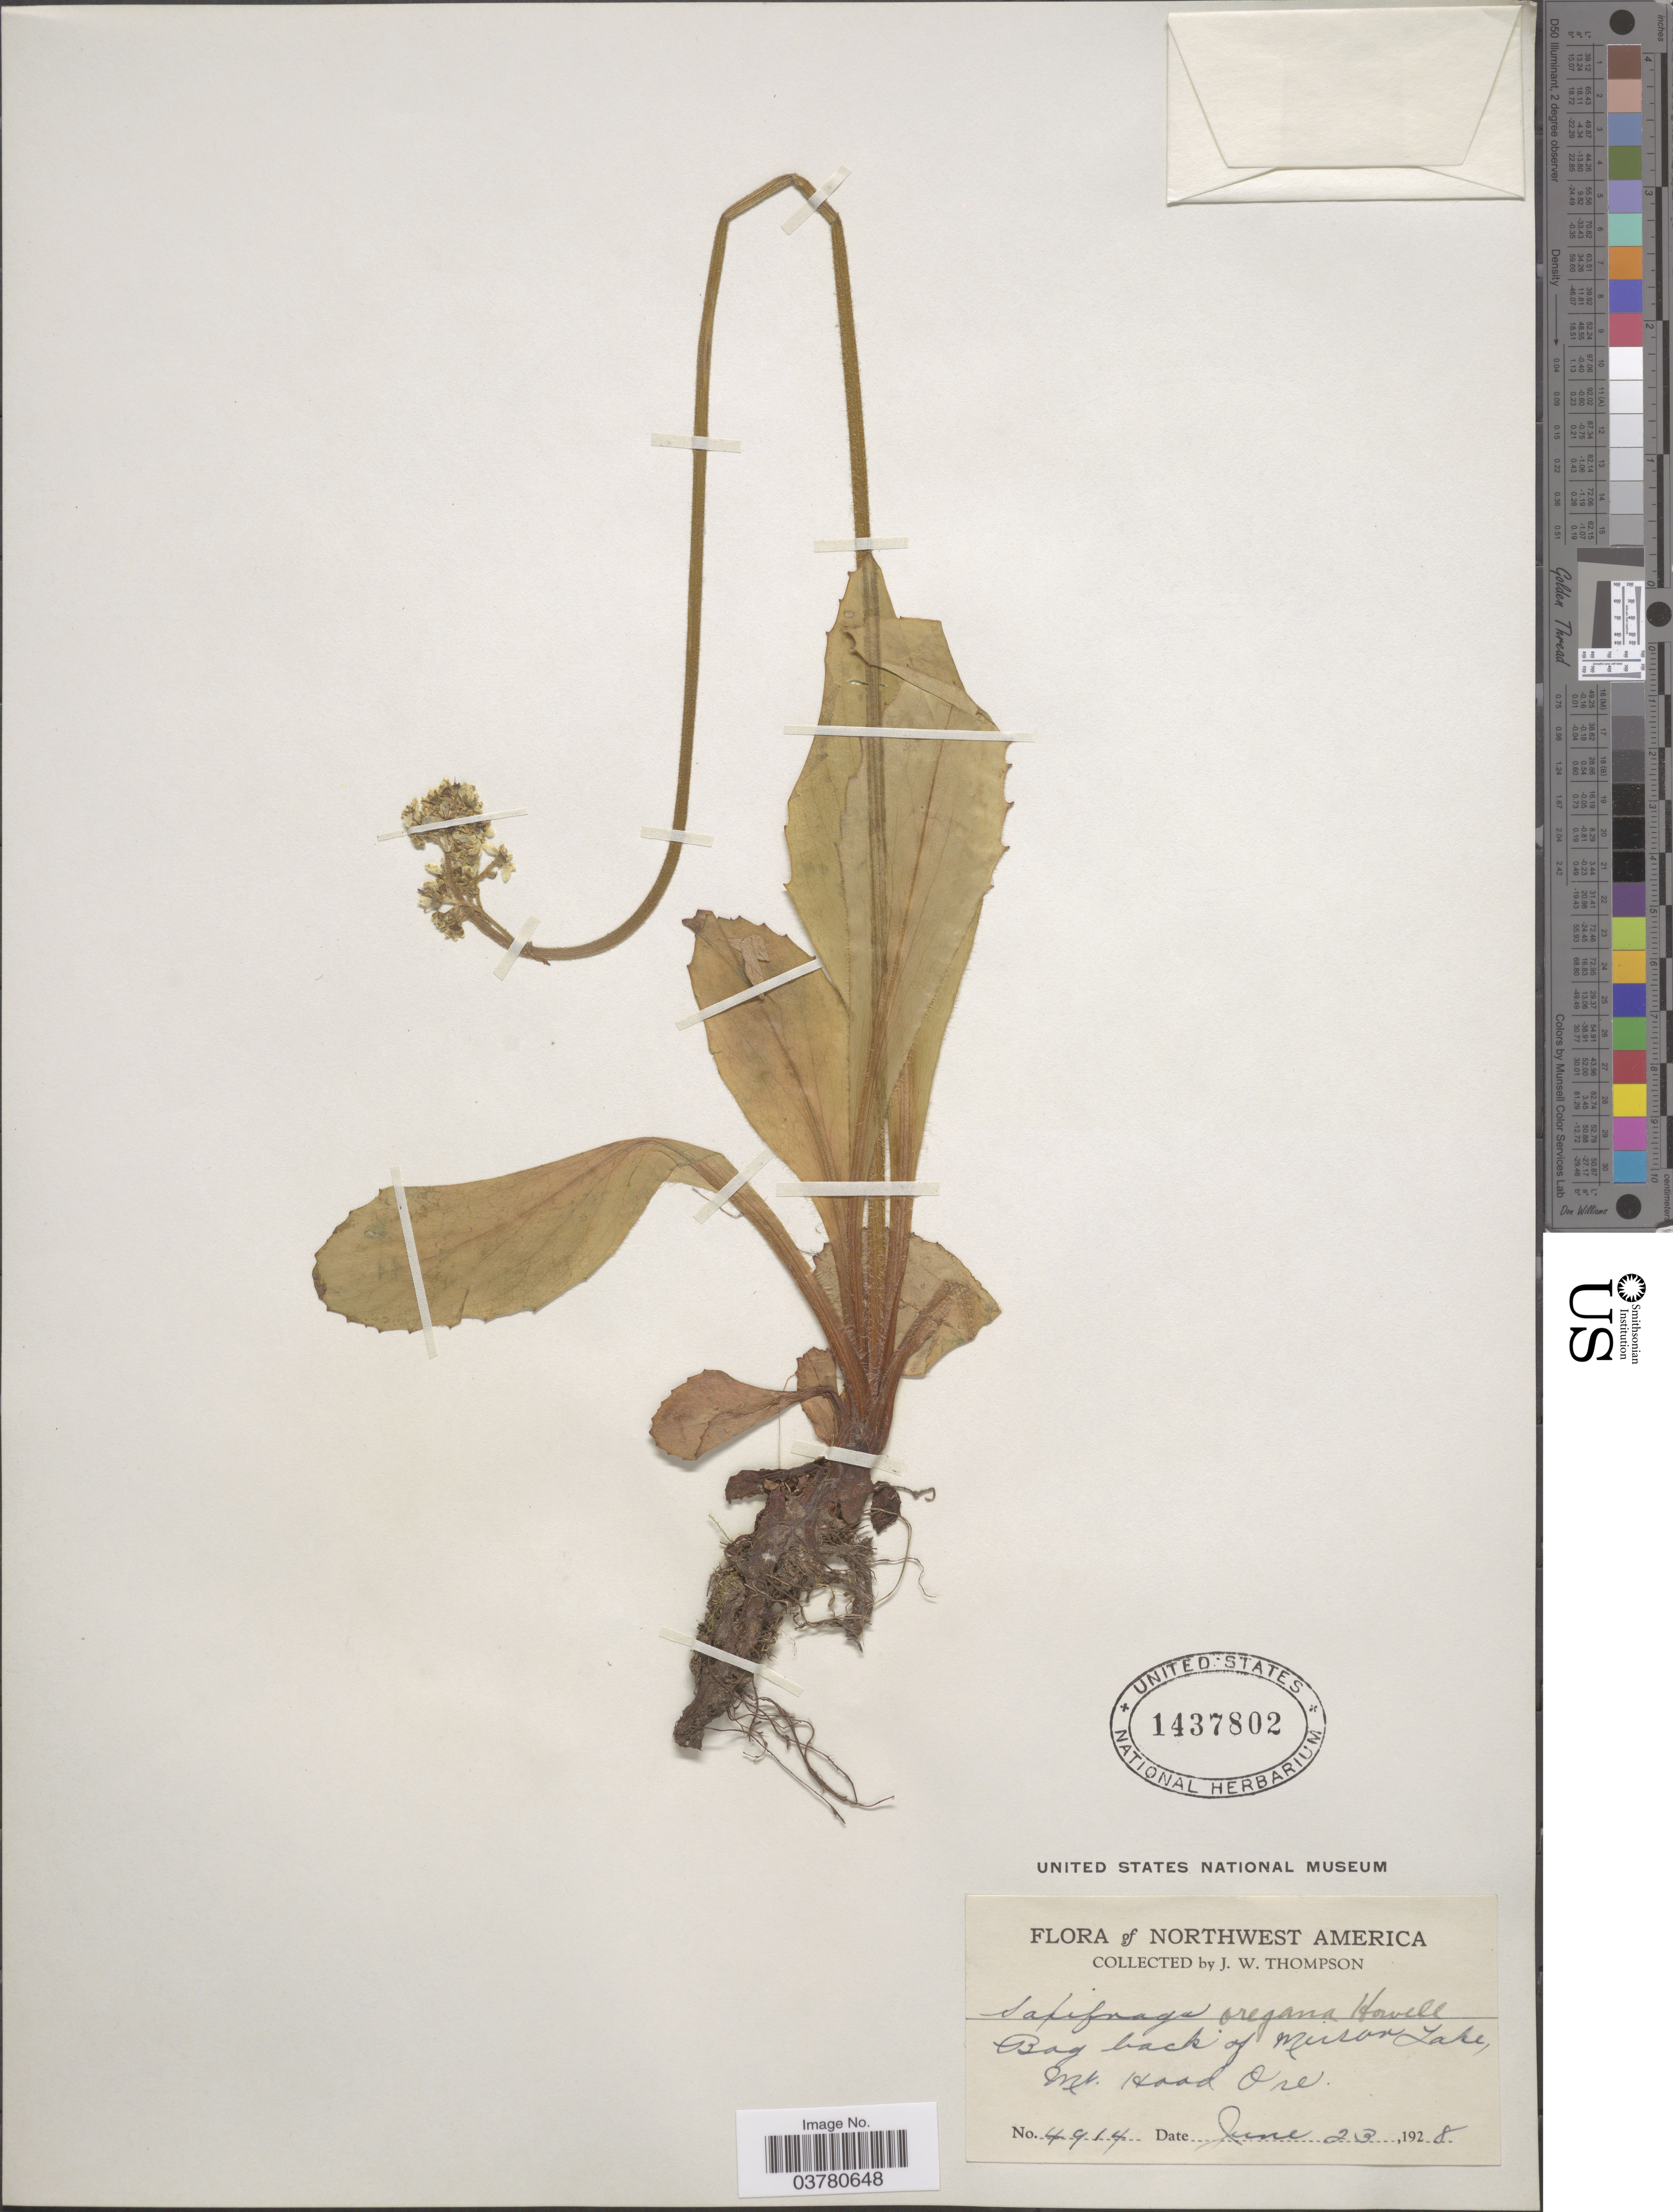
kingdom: Plantae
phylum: Tracheophyta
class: Magnoliopsida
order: Saxifragales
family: Saxifragaceae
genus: Micranthes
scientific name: Micranthes oregana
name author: (Howell) Small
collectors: J. Thompson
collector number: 4914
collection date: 1928-06-23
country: United States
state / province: Oregon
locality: Norhtwest America. Bog back of Mission Lake, Mt. Hood.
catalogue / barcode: US 1437802